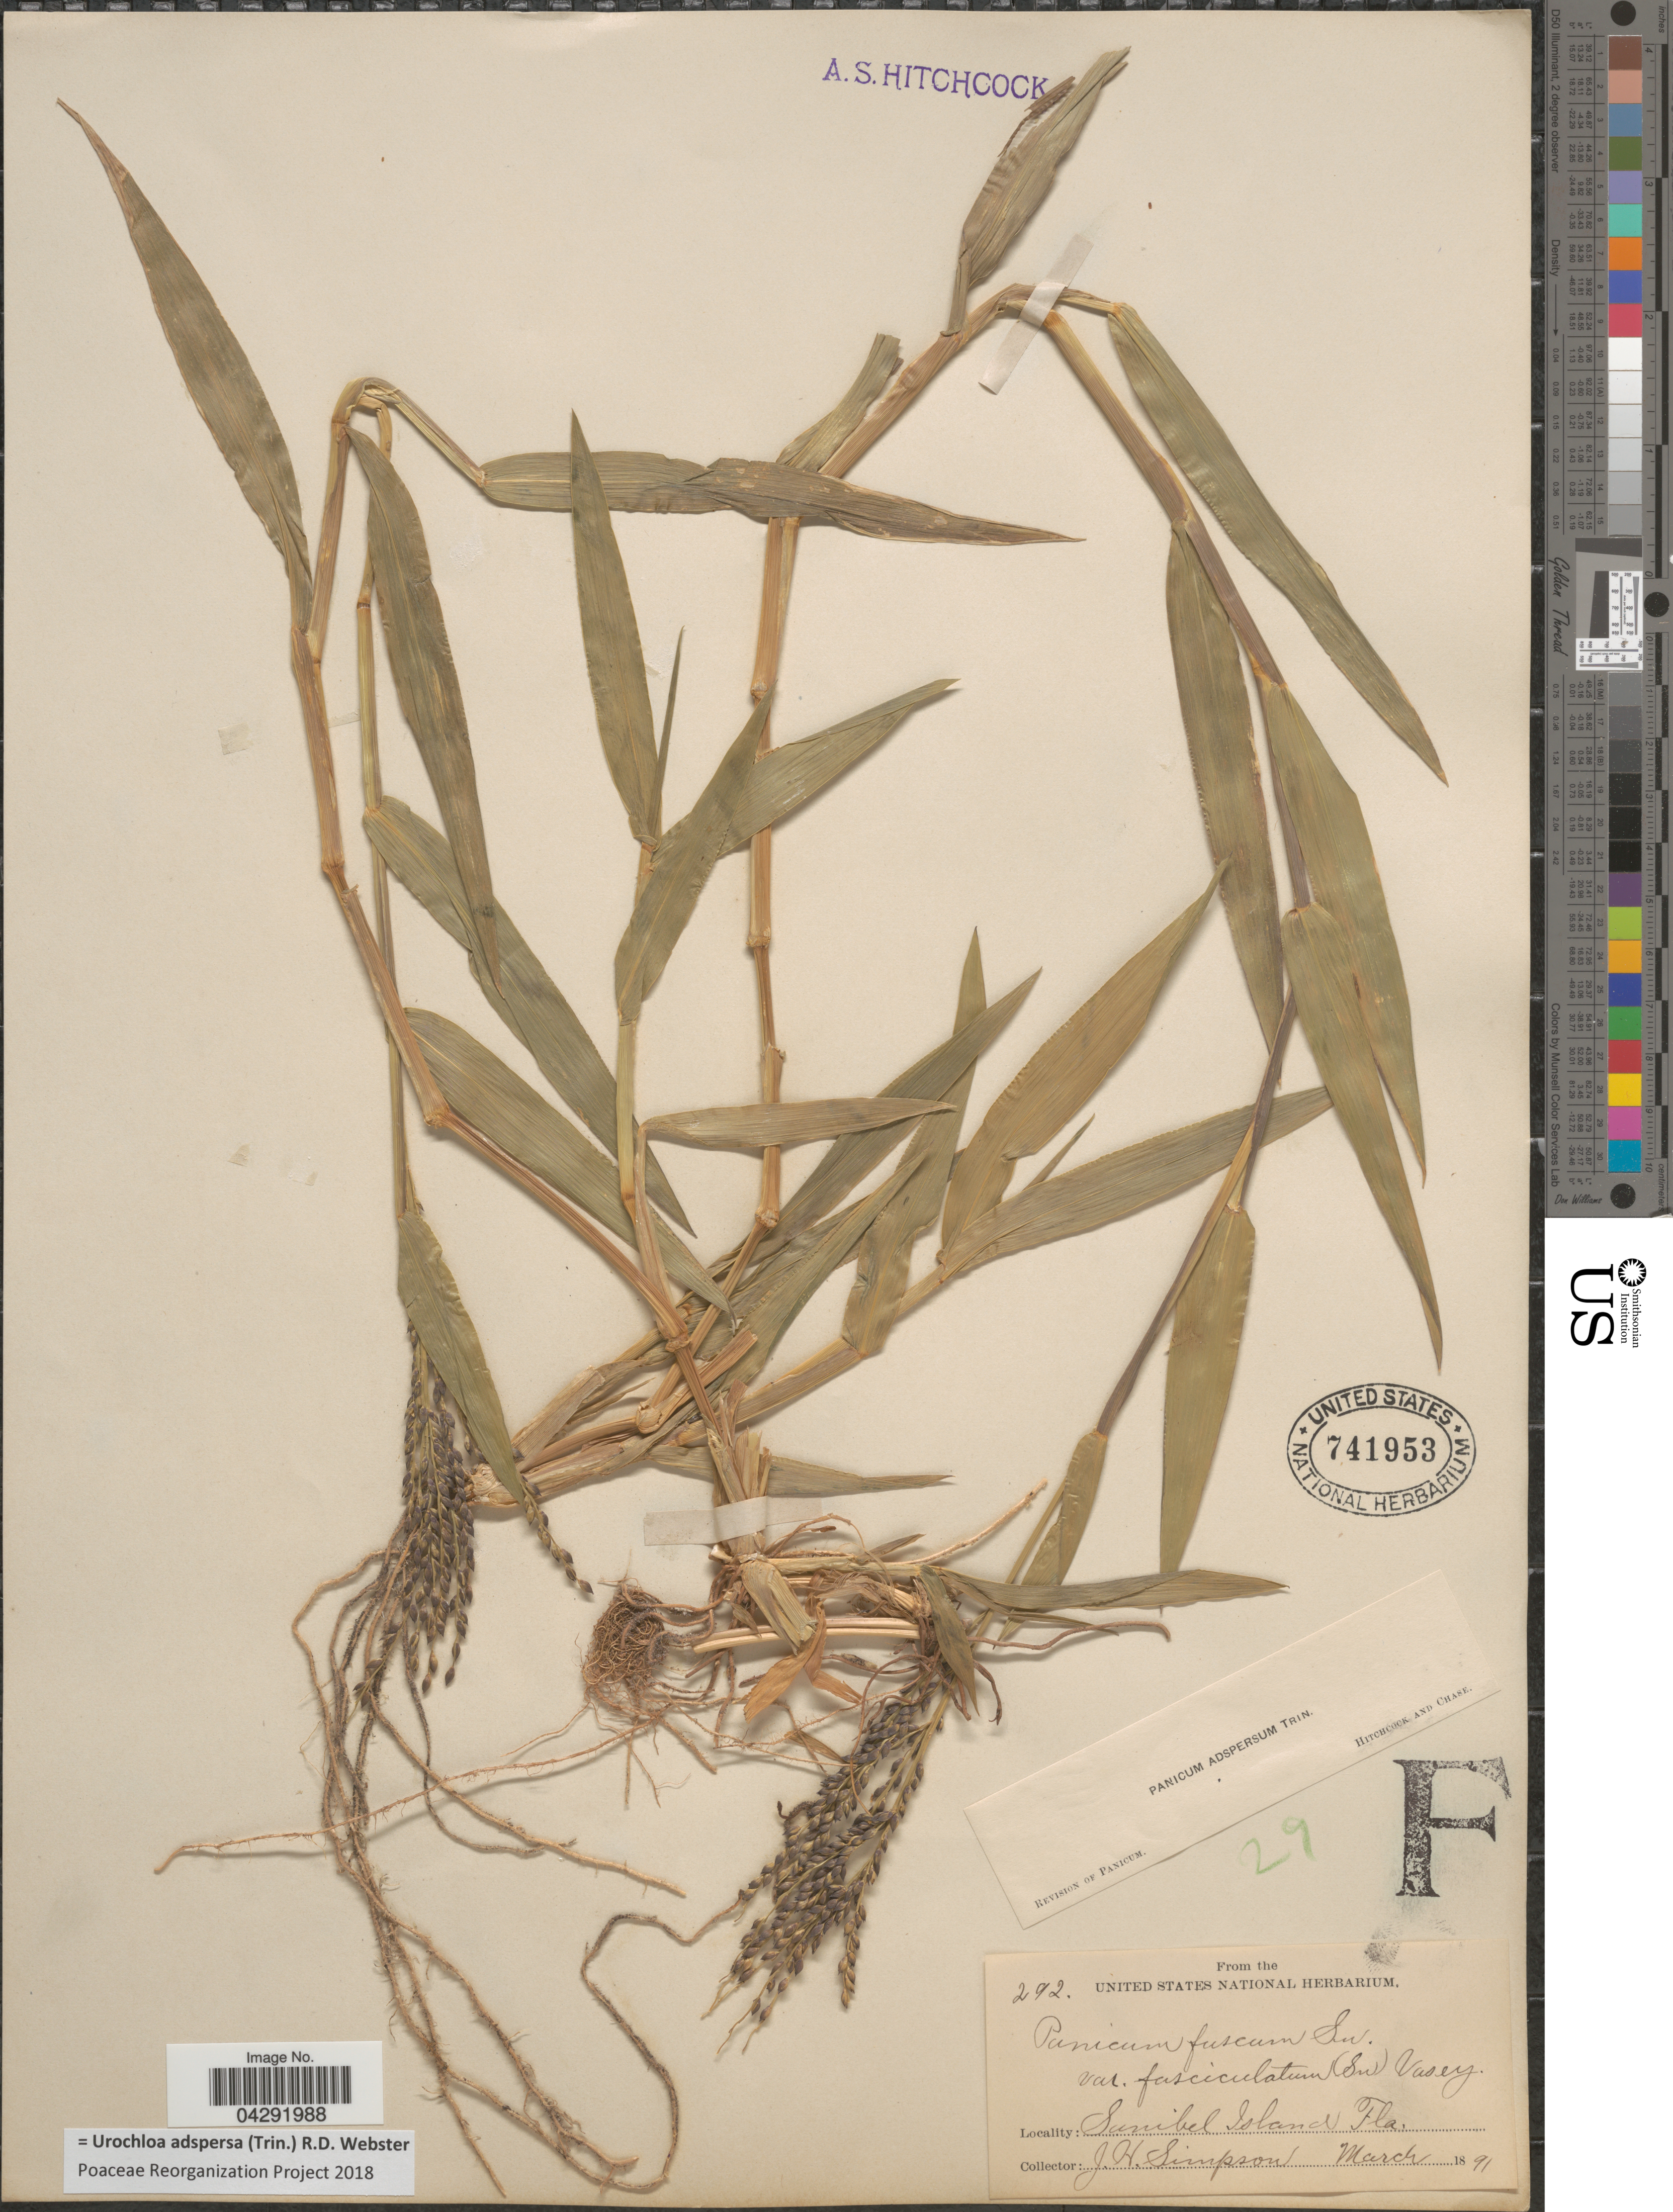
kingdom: Plantae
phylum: Tracheophyta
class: Liliopsida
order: Poales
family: Poaceae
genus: Urochloa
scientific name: Urochloa adspersa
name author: (Trin.) R.D. Webster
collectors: J. H. Simpson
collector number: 292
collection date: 1891-03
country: United States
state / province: Florida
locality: Sanibel Island.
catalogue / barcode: US 741953